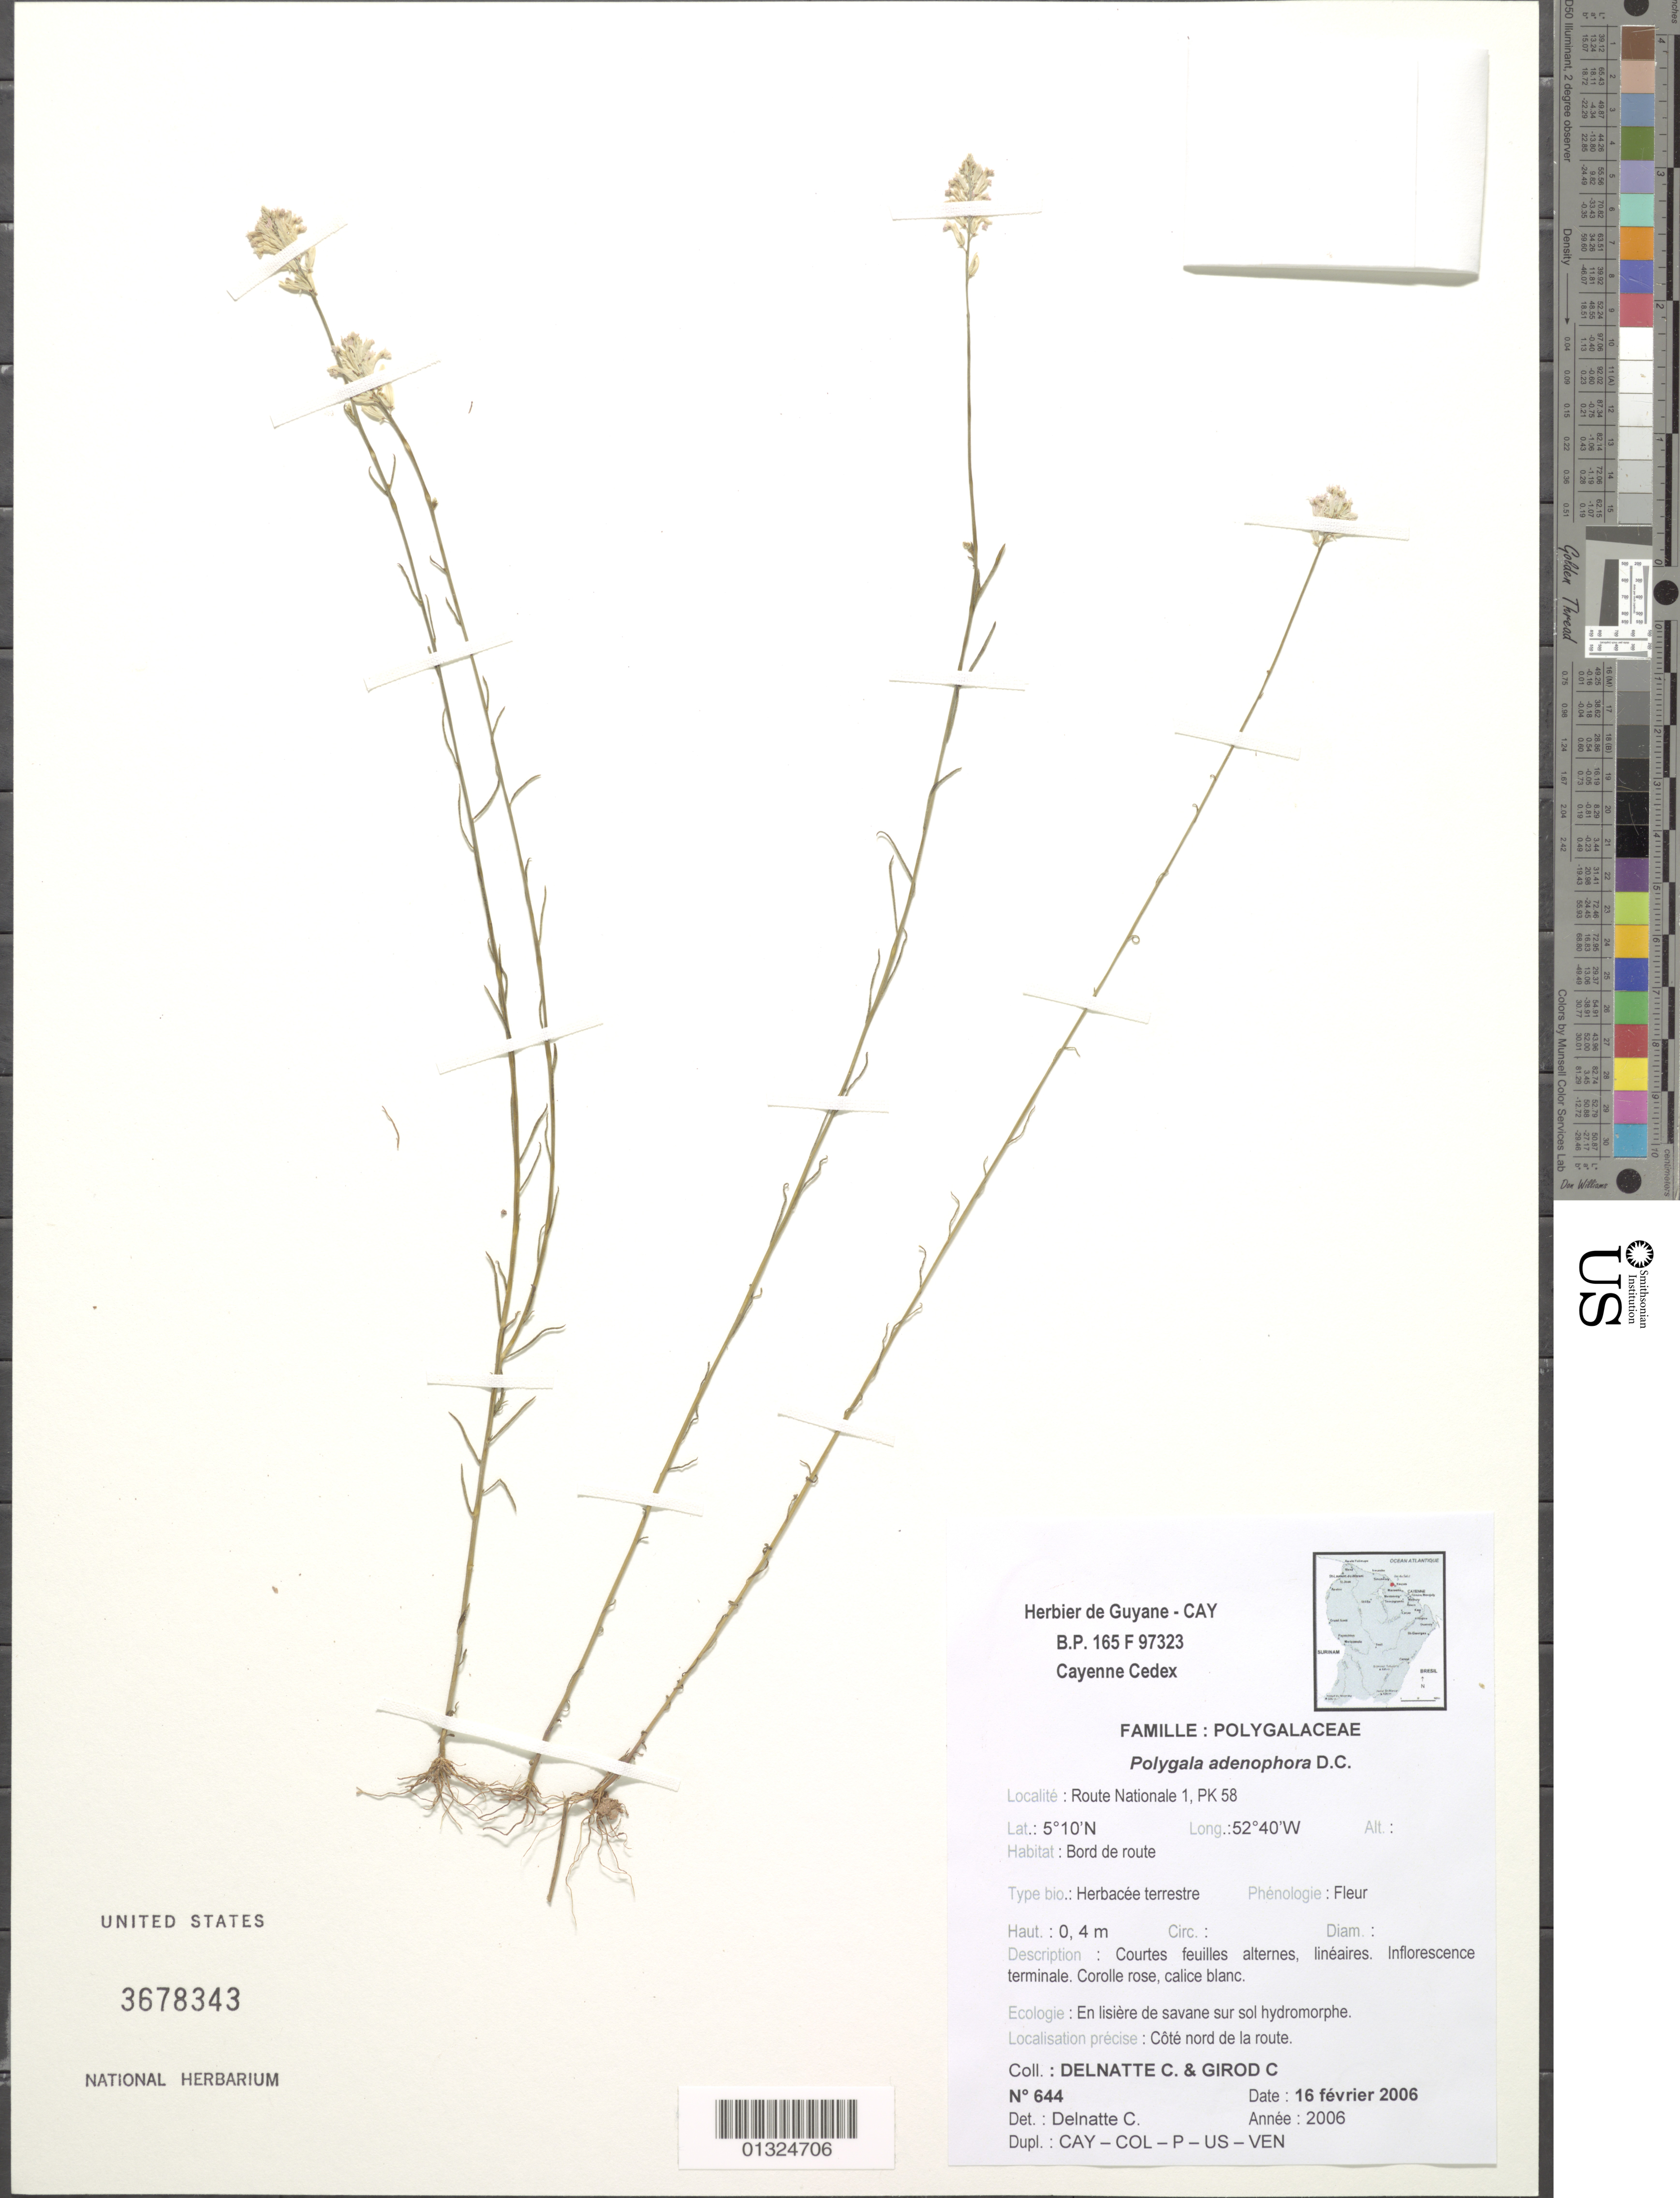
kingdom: Plantae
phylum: Tracheophyta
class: Magnoliopsida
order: Fabales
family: Polygalaceae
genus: Polygala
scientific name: Polygala adenophora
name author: DC.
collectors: C. Delnatte & C. Girod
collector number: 644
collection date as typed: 16 February 2006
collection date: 2006-02-16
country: French Guiana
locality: Route Nationale 1, PK 58; cote nord de la route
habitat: borde de route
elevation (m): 0.4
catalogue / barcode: US 3678343